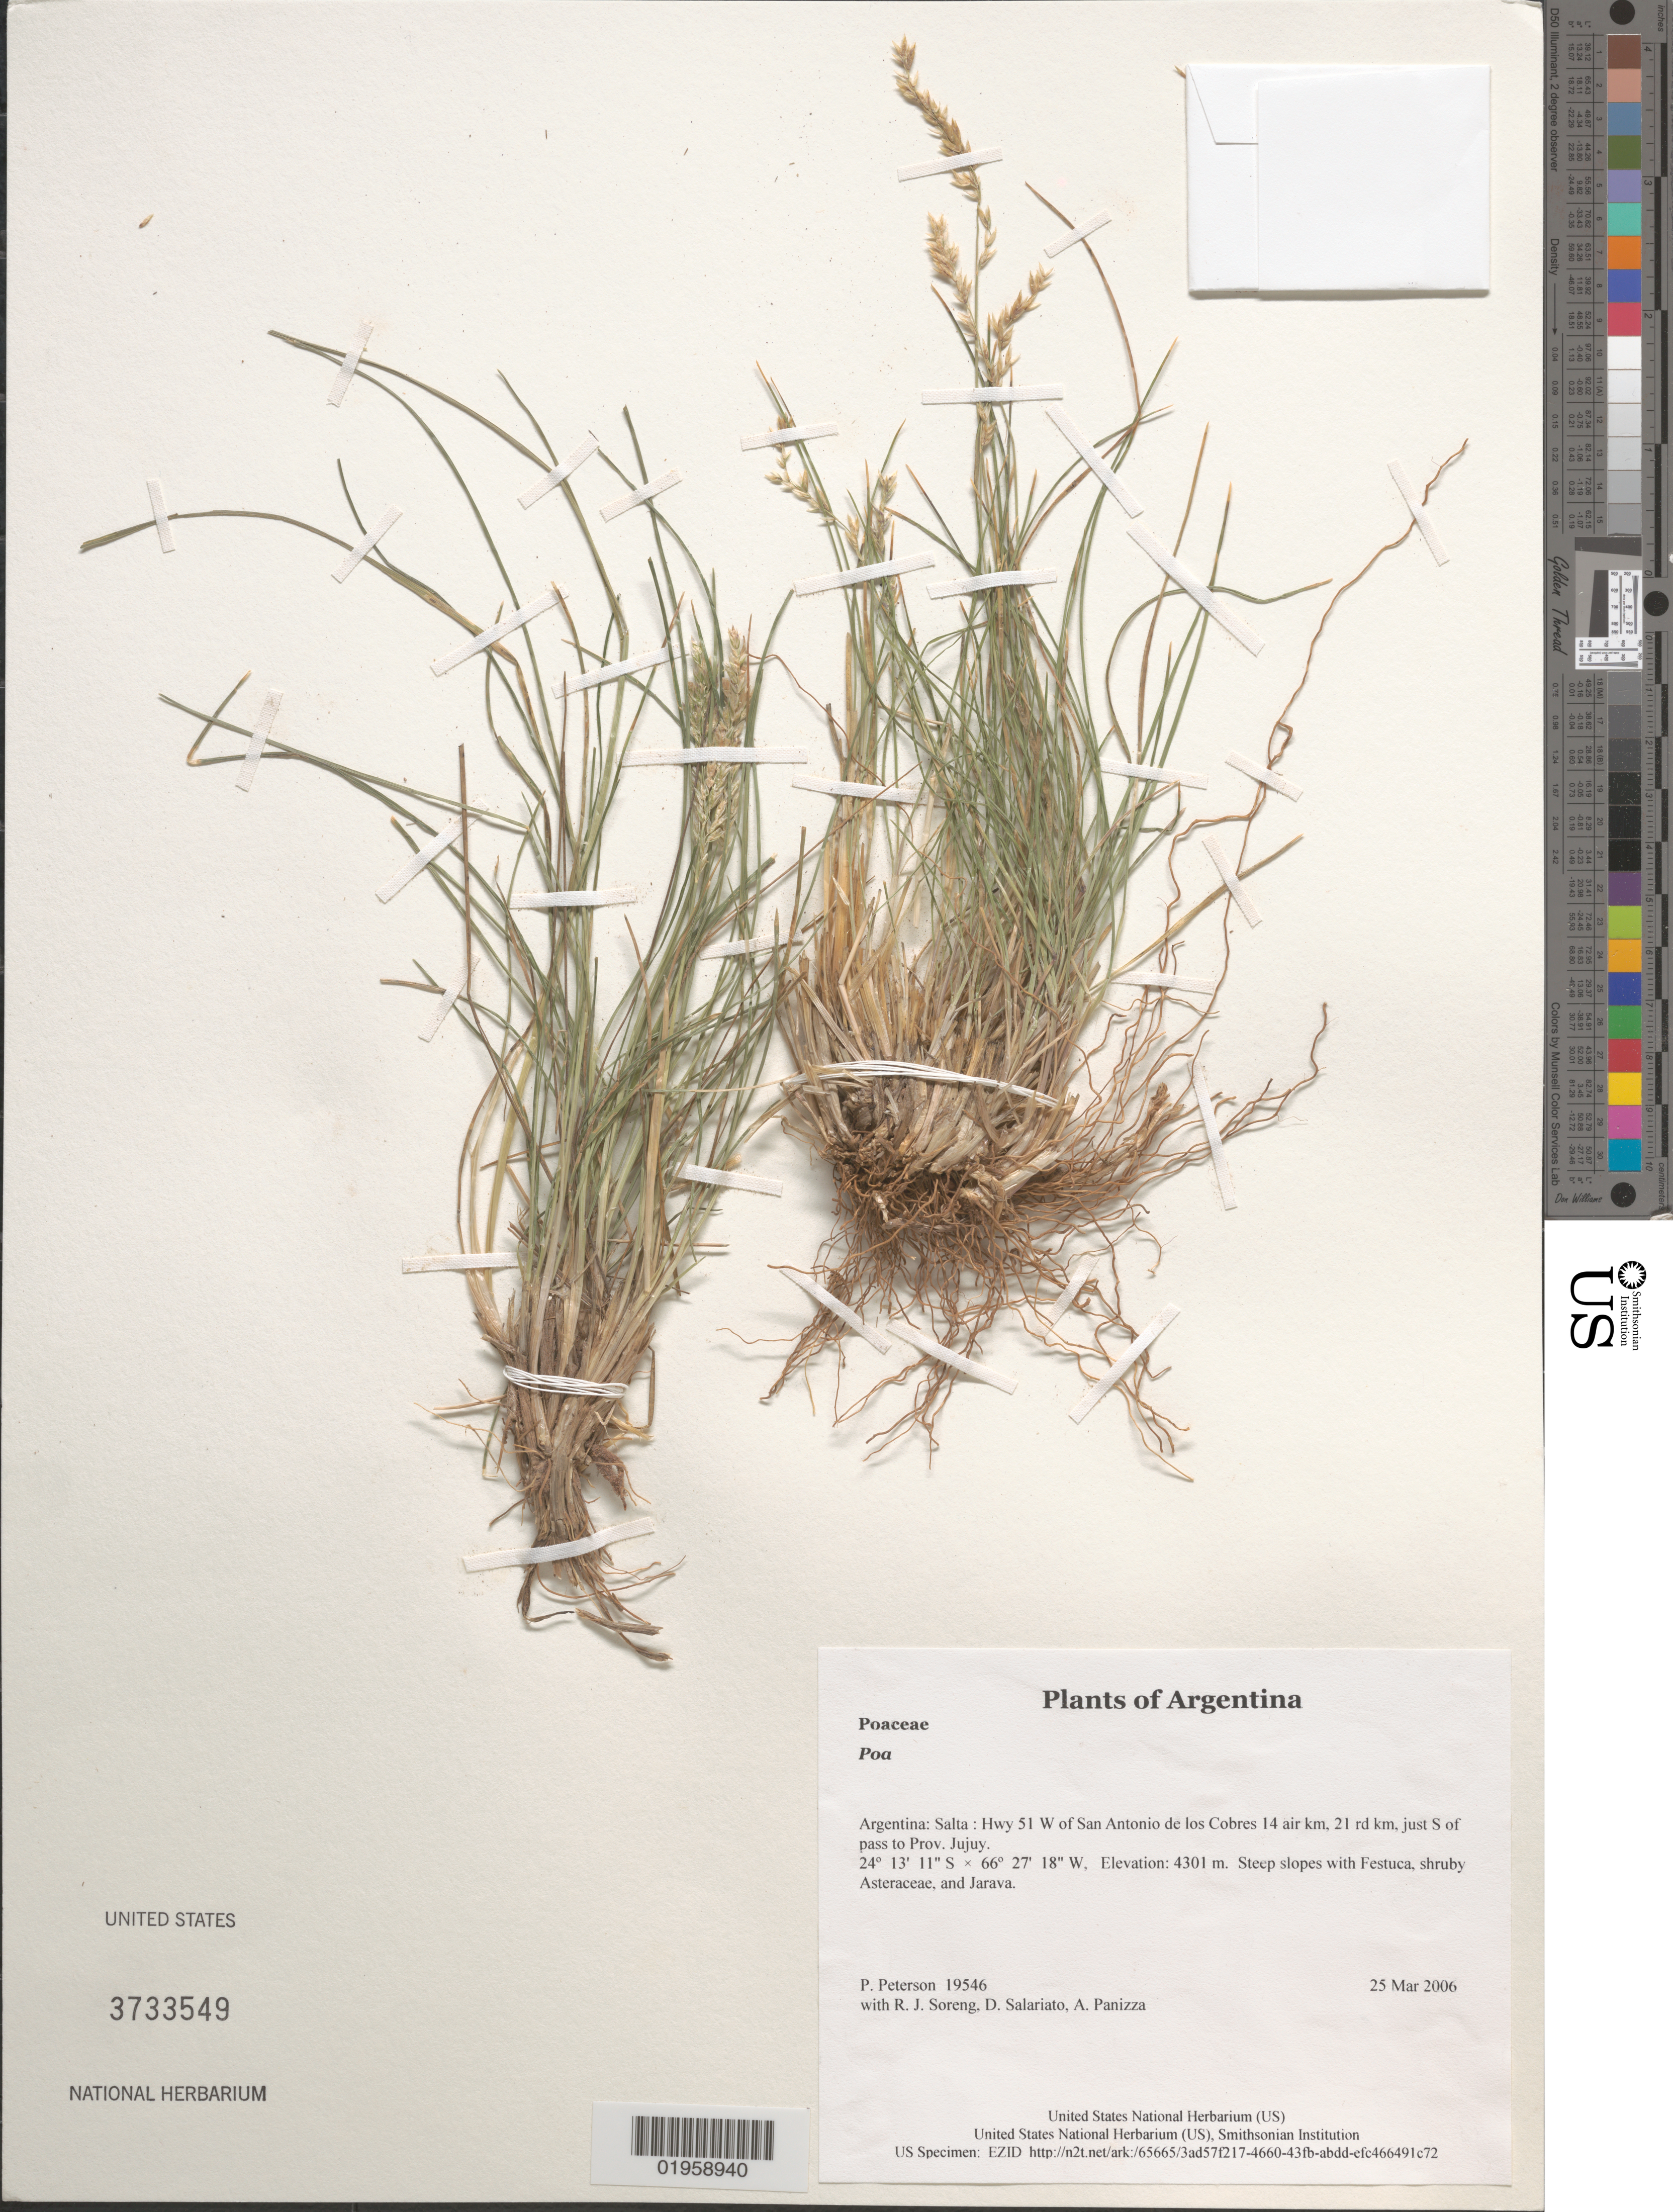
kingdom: Plantae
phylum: Tracheophyta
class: Liliopsida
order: Poales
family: Poaceae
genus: Poa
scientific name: Poa sp.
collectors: P. M. Peterson, R. J. Soreng, D. Salariato & A. Panizza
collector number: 19546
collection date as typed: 25 Mar 2006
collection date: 2006-03-25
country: Argentina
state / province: Salta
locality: Hwy 51 W of San Antonio de los Cobres 14 air km, 21 rd km, just S of pass to Prov. Jujuy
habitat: Steep slopes with Festuca, shruby Asteraceae, and Jarava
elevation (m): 4301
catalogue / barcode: US 3733549